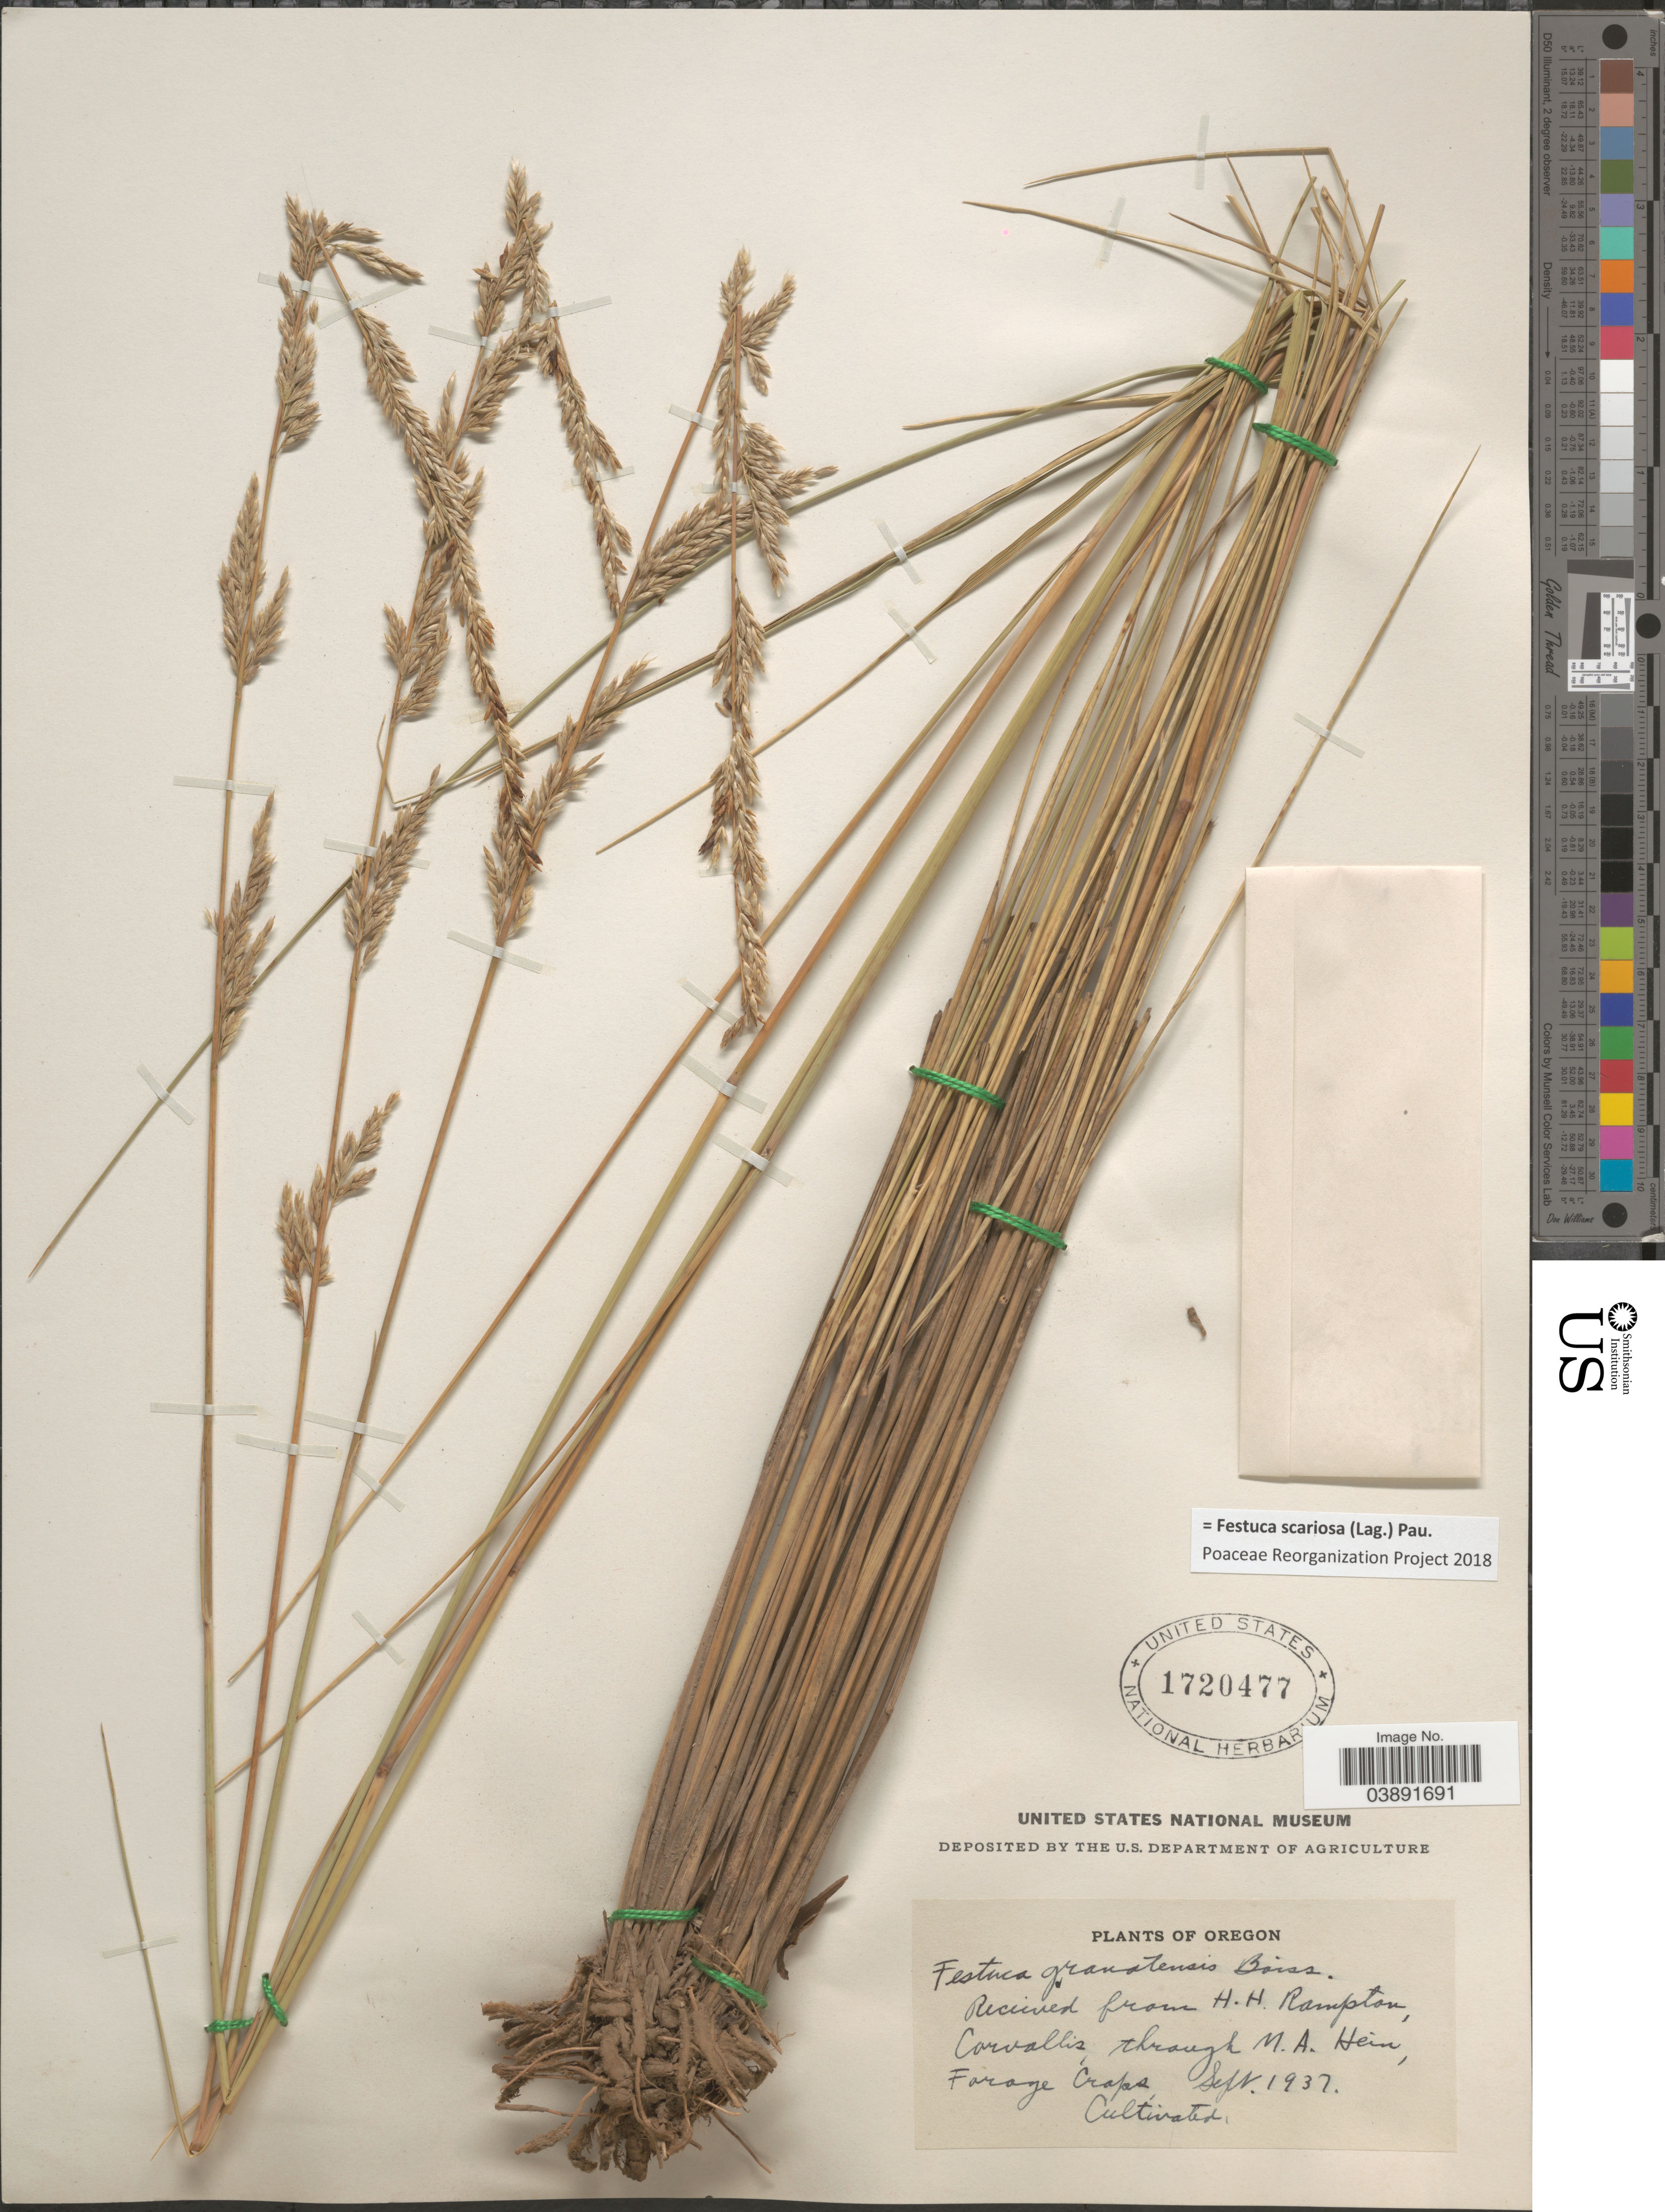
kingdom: Plantae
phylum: Tracheophyta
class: Liliopsida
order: Poales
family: Poaceae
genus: Festuca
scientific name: Festuca scariosa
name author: (Lag.) Pau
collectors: H. Rampton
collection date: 1937-09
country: United States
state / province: Oregon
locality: Corvallis, through N.A. Hein, Forage Crops.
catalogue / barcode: US 1720477